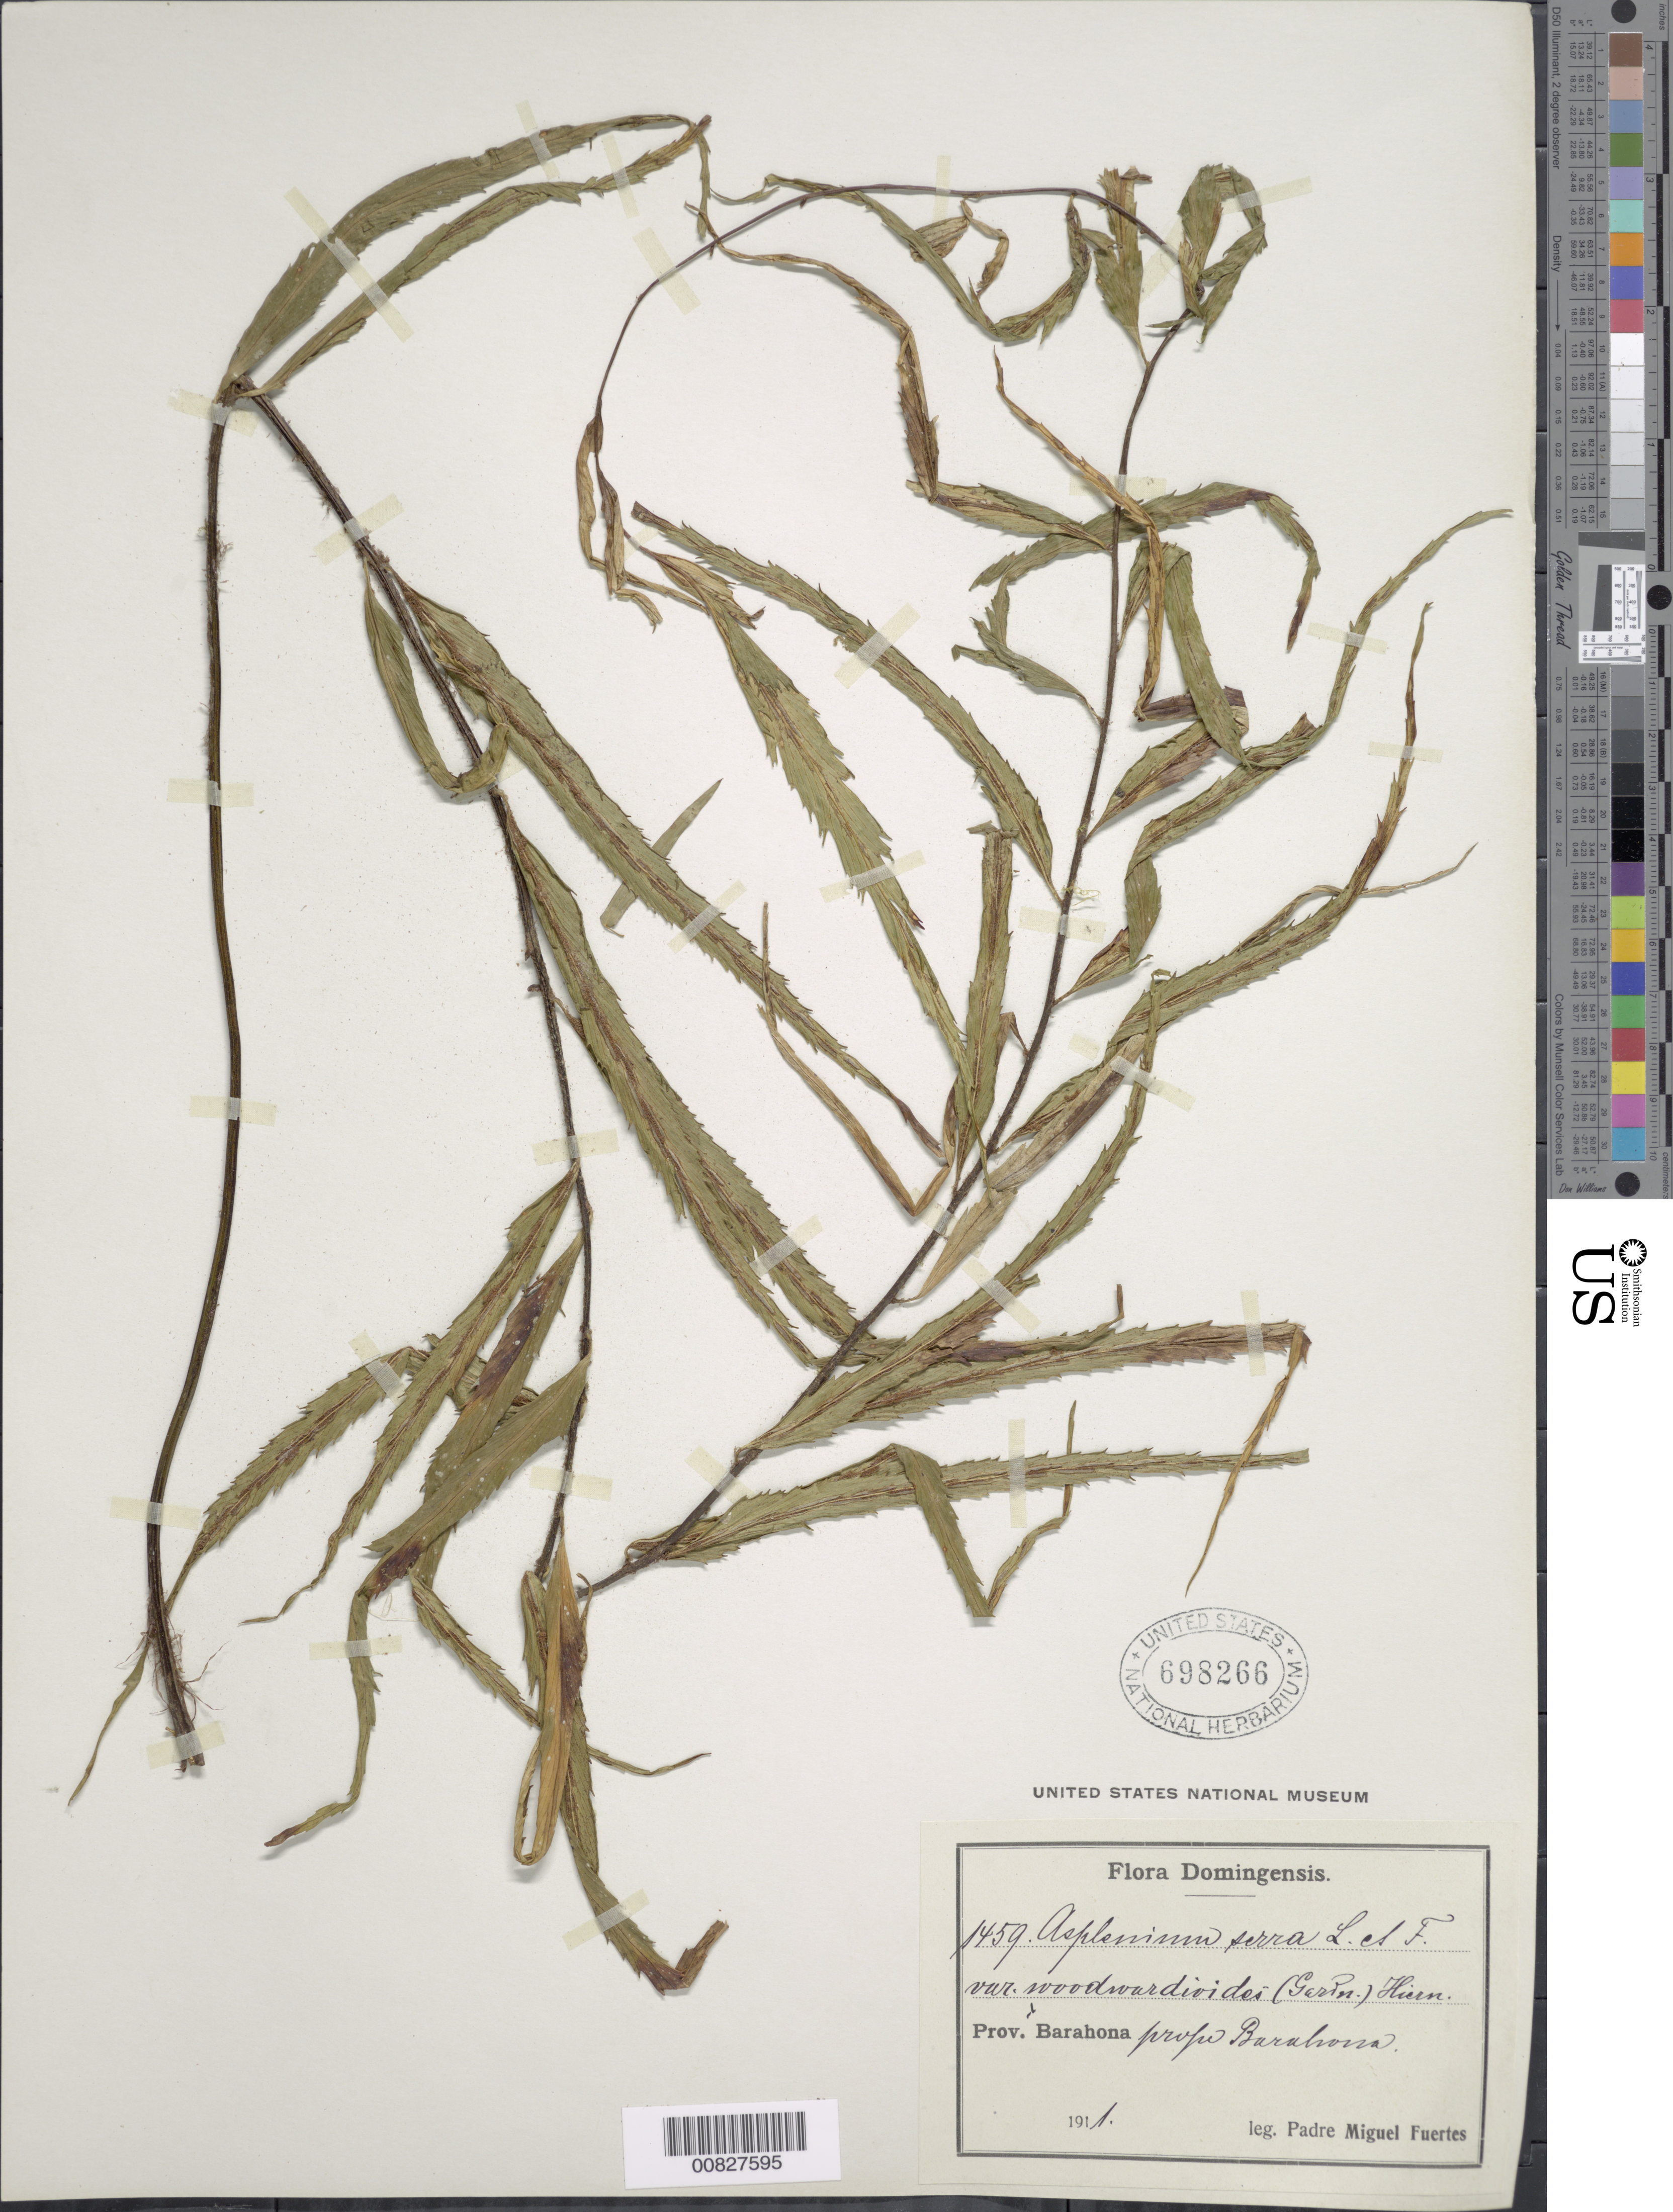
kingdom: Plantae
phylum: Tracheophyta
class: Polypodiopsida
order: Polypodiales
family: Aspleniaceae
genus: Asplenium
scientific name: Asplenium serra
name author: Langsd. & Fisch.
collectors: M. D. Fuertes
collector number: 1459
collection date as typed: Feb 1912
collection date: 1912-02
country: Dominican Republic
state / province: Barahona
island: Hispaniola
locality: Barahona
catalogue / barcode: US 698266